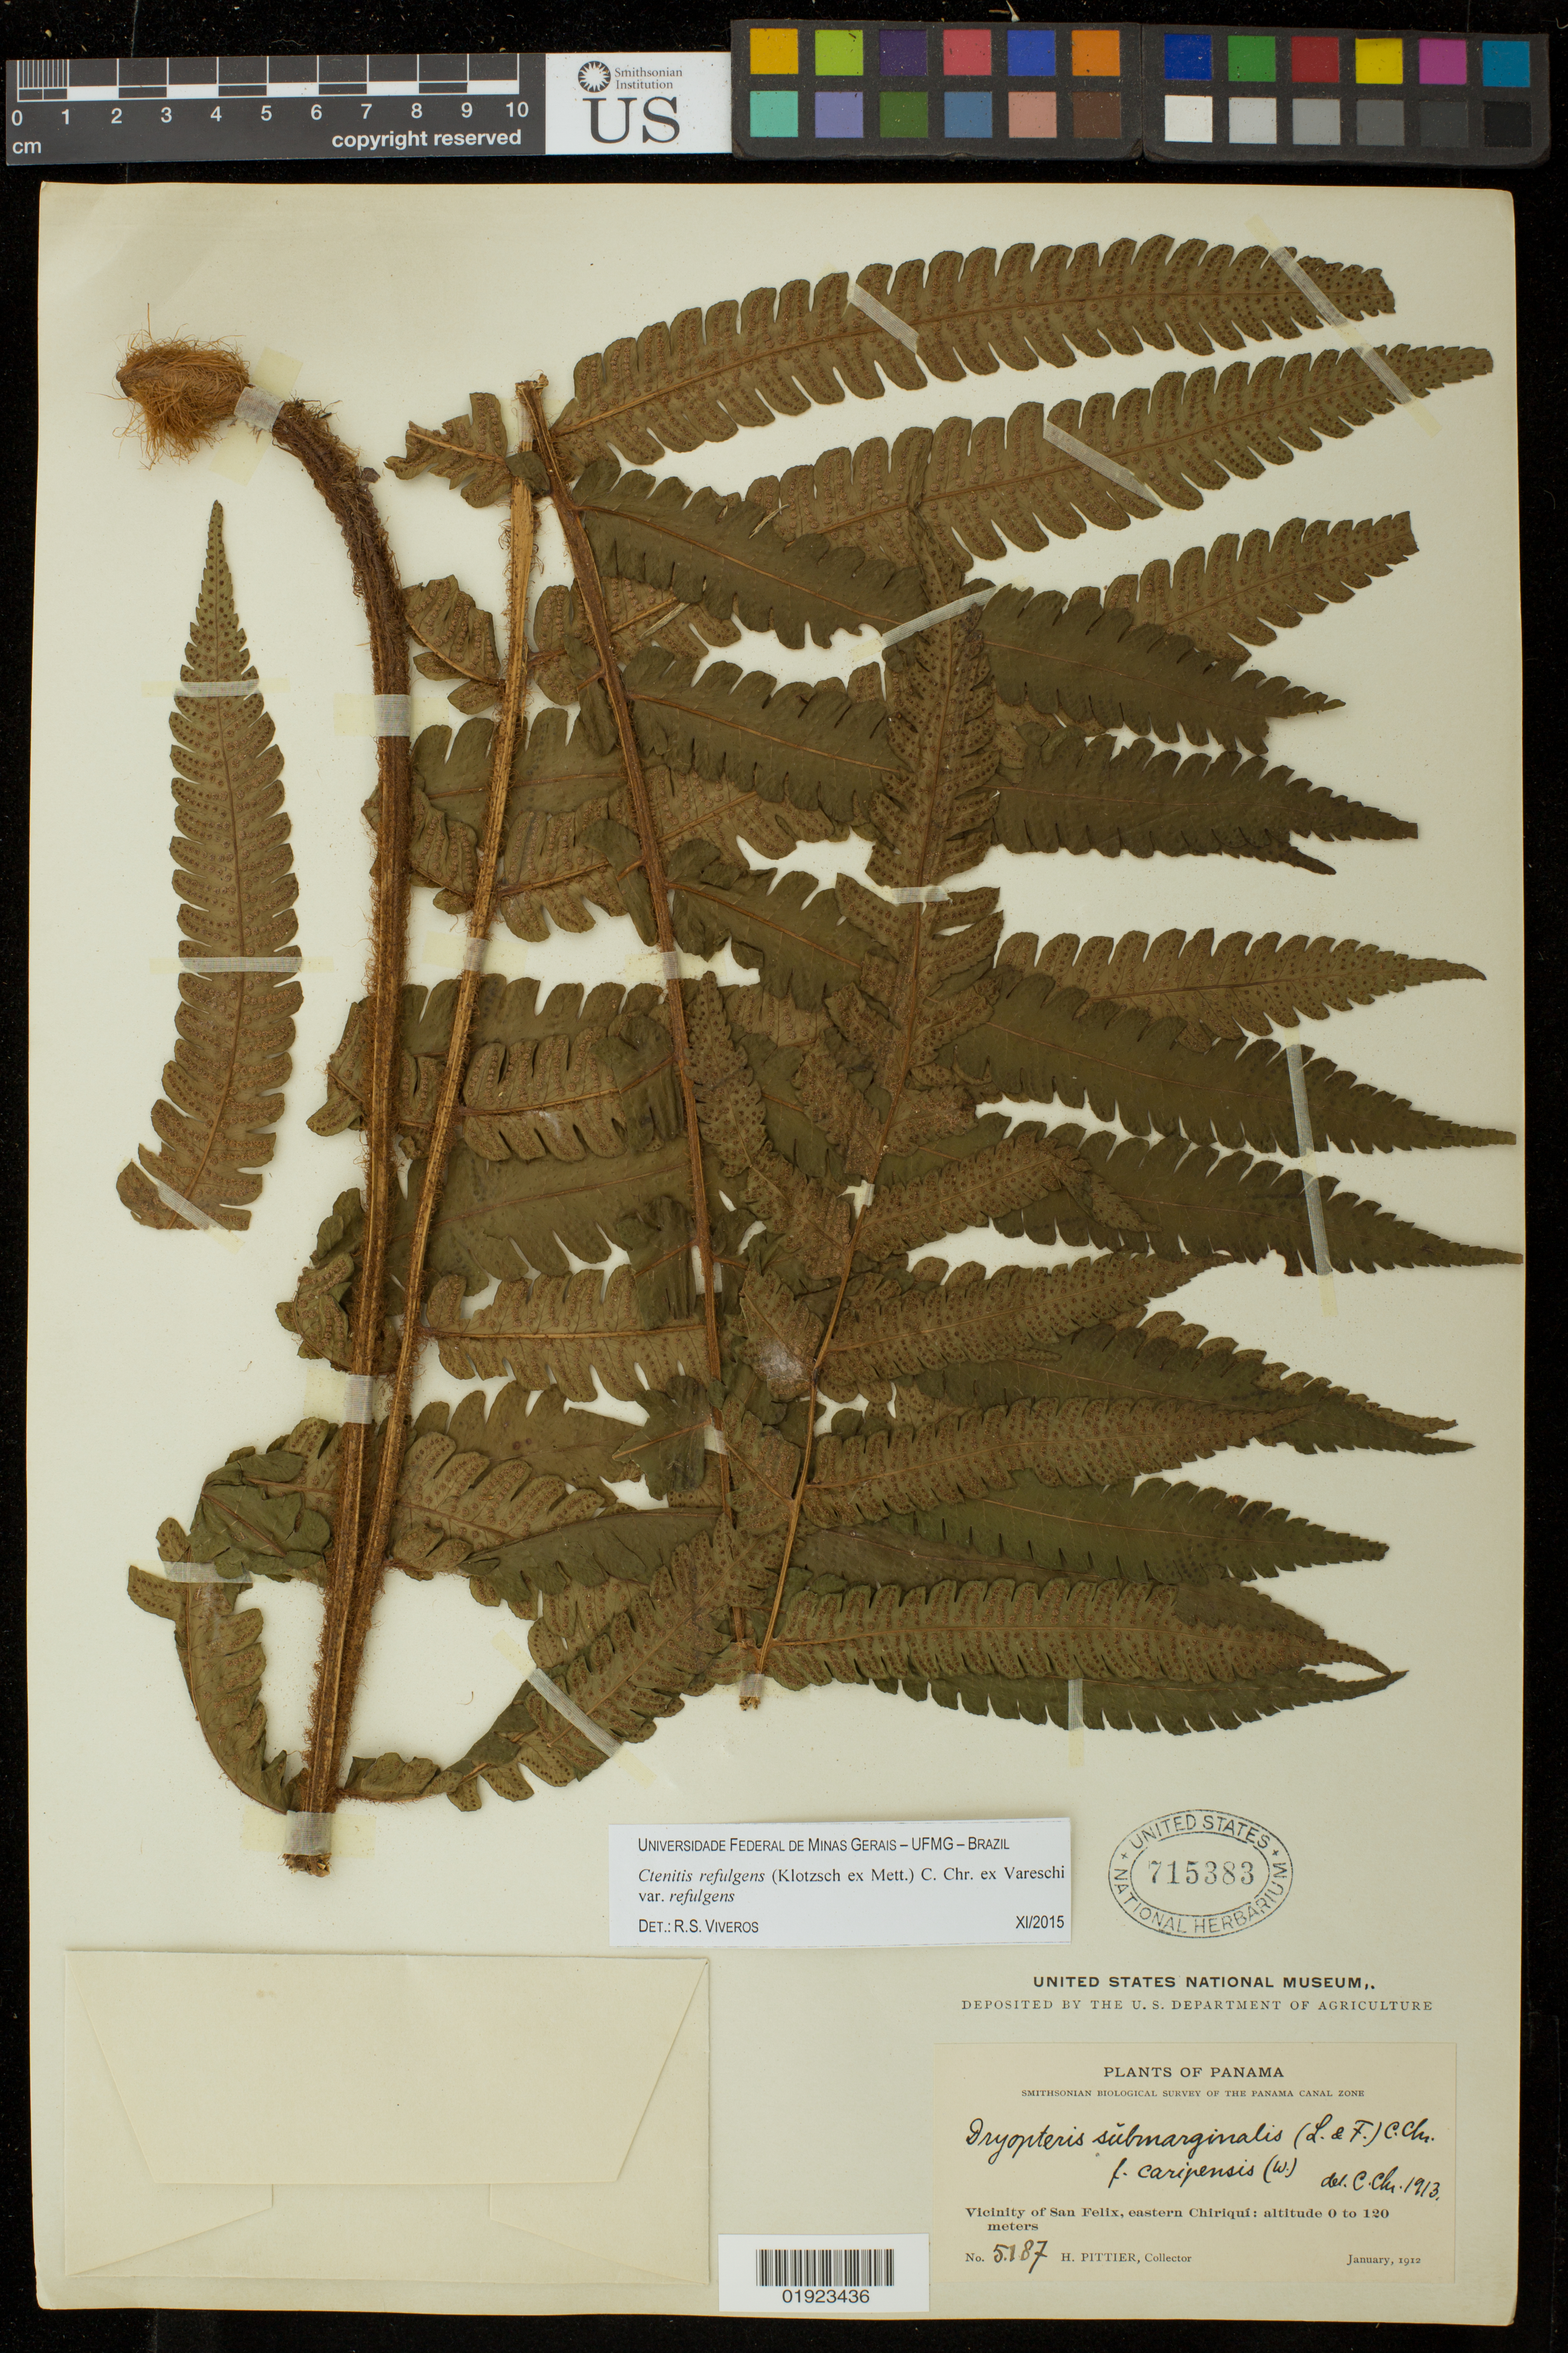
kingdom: Plantae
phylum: Tracheophyta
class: Polypodiopsida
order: Polypodiales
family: Dryopteridaceae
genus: Ctenitis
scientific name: Ctenitis refulgens var. refulgens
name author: (Klotzsch & Mett.) C. Chr. & Vareschi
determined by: Viveros, R. S.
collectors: H. F. Pittier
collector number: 5187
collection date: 1912-01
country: Panama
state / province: Chiriqui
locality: Vicinity of San Felix.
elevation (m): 0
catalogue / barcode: US 715383